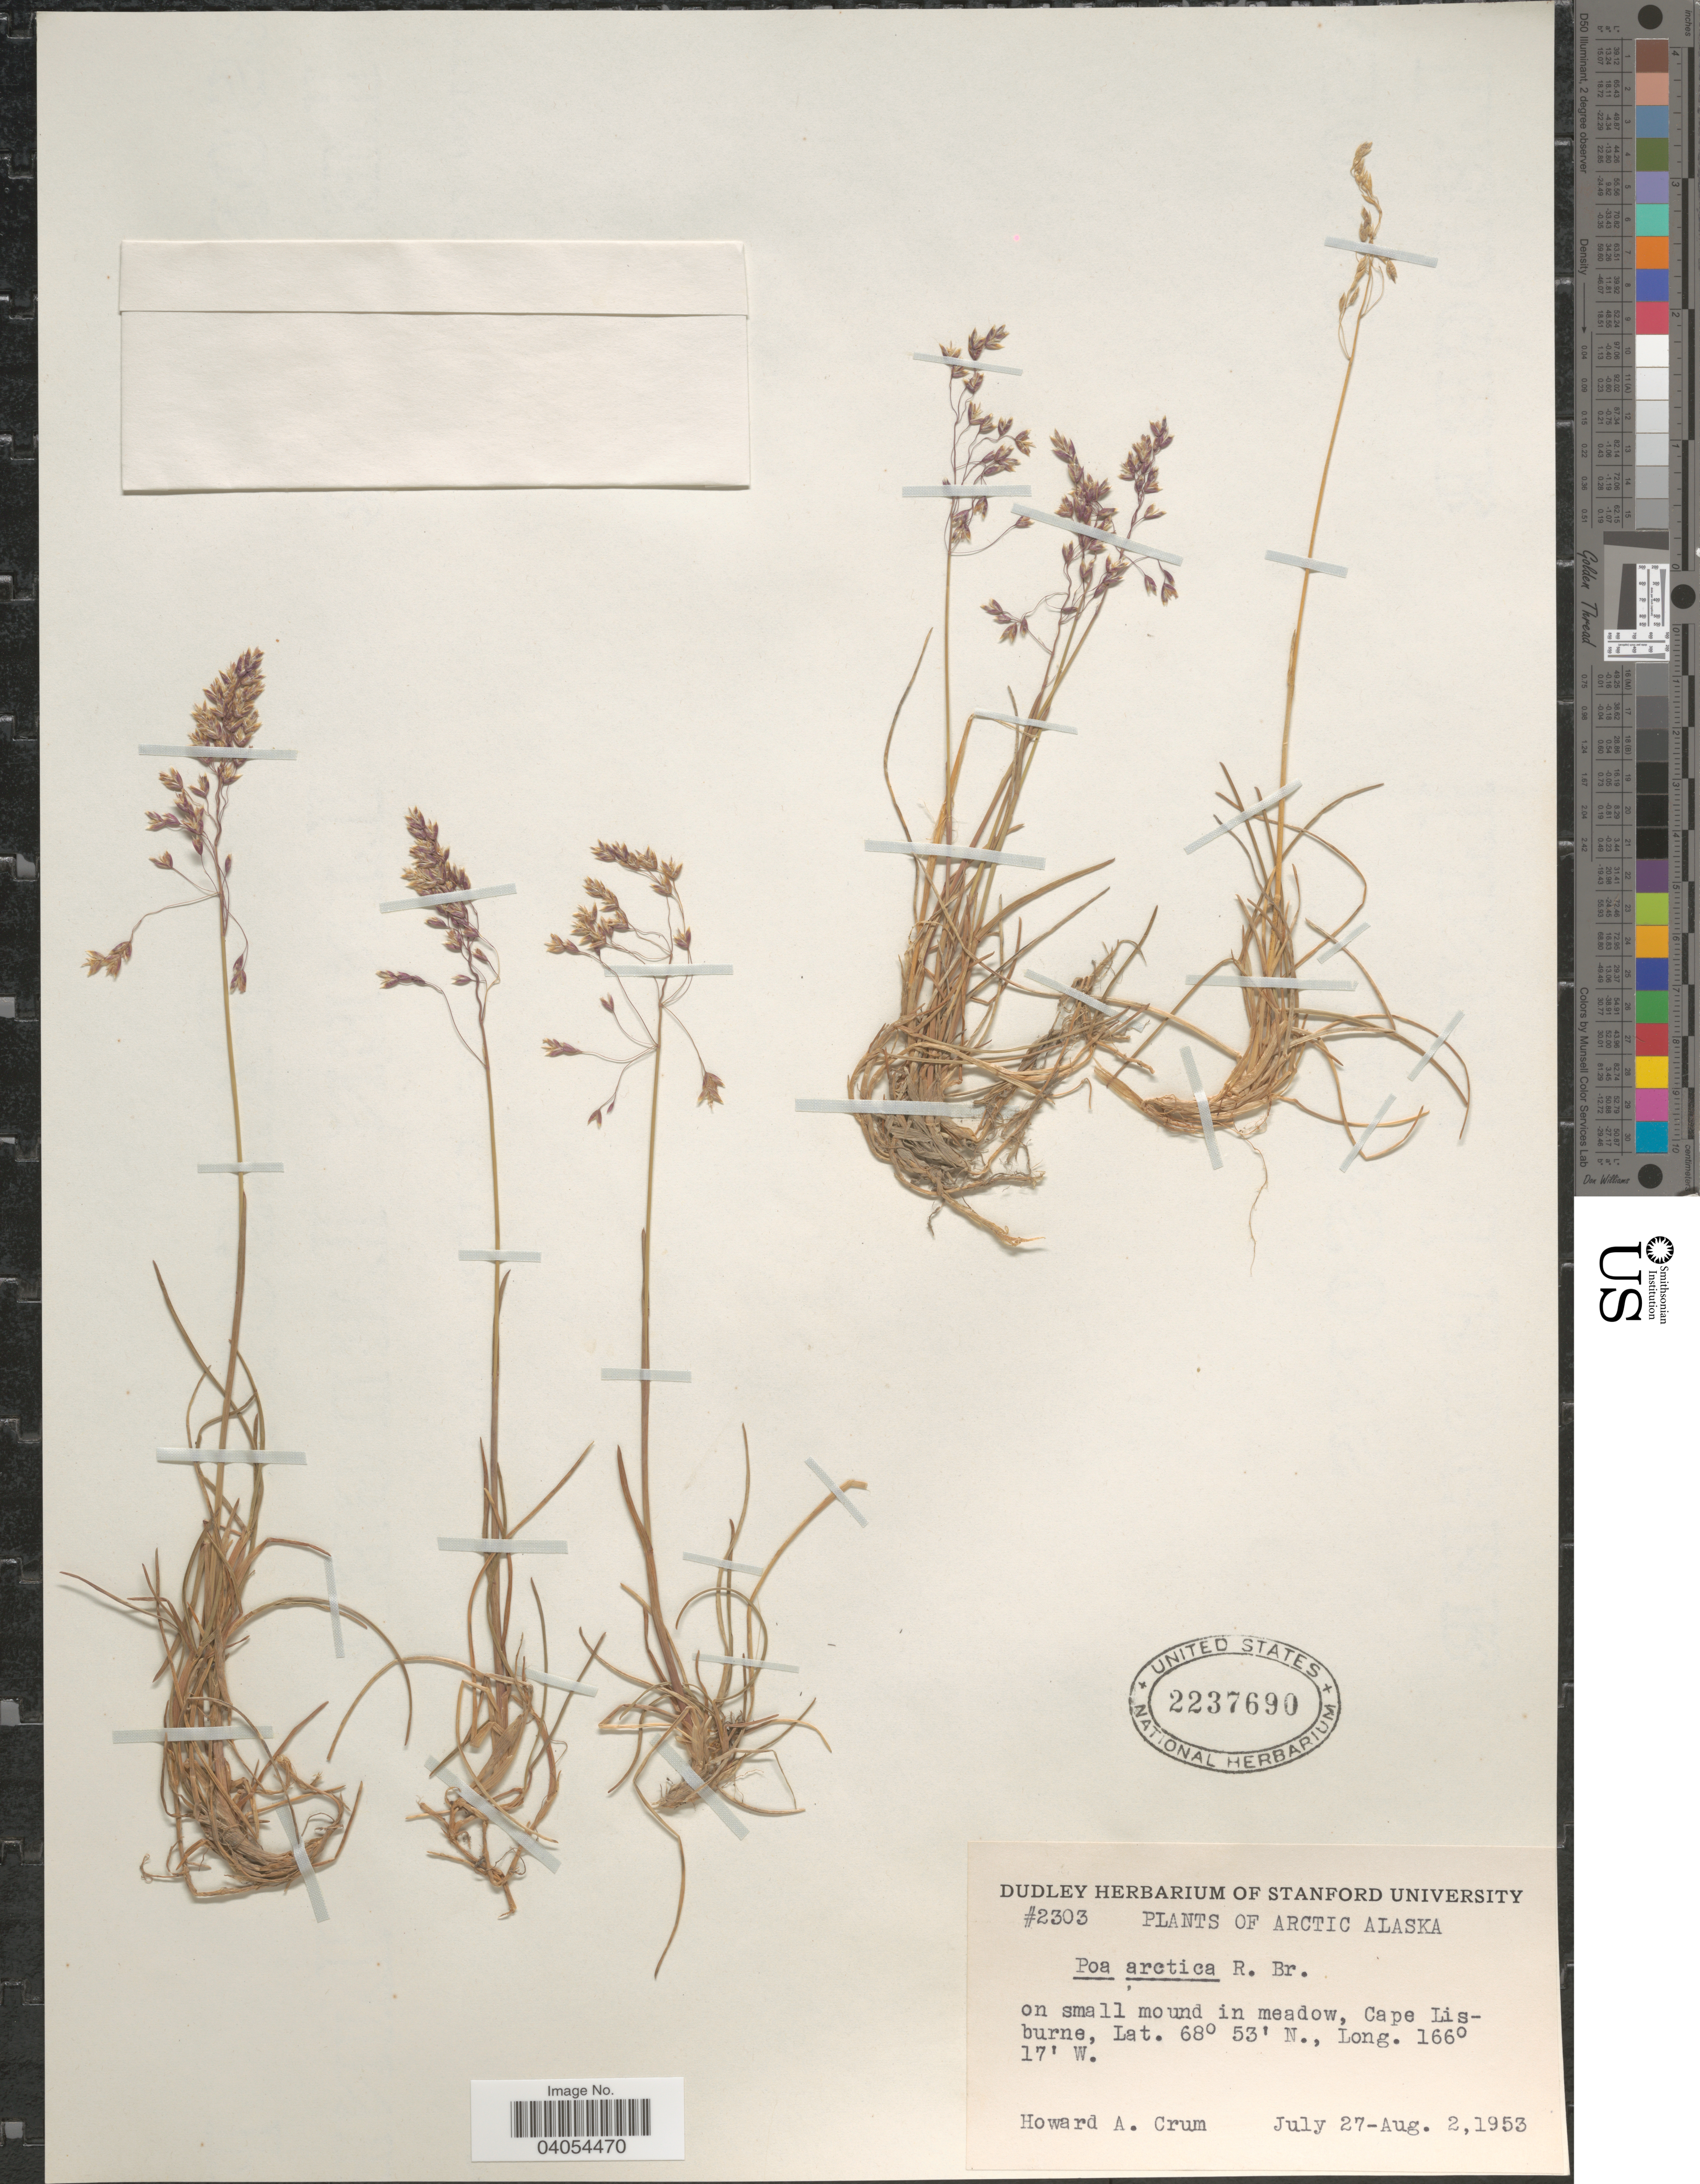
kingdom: Plantae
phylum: Tracheophyta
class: Liliopsida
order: Poales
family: Poaceae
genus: Poa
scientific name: Poa arctica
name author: R. Br.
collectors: H. A. Crum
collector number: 2303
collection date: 1953-07-27/1953-08-02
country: United States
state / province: Alaska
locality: Arctic Alaska. On small mound in meadow, Cape Lisburne.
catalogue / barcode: US 2237690